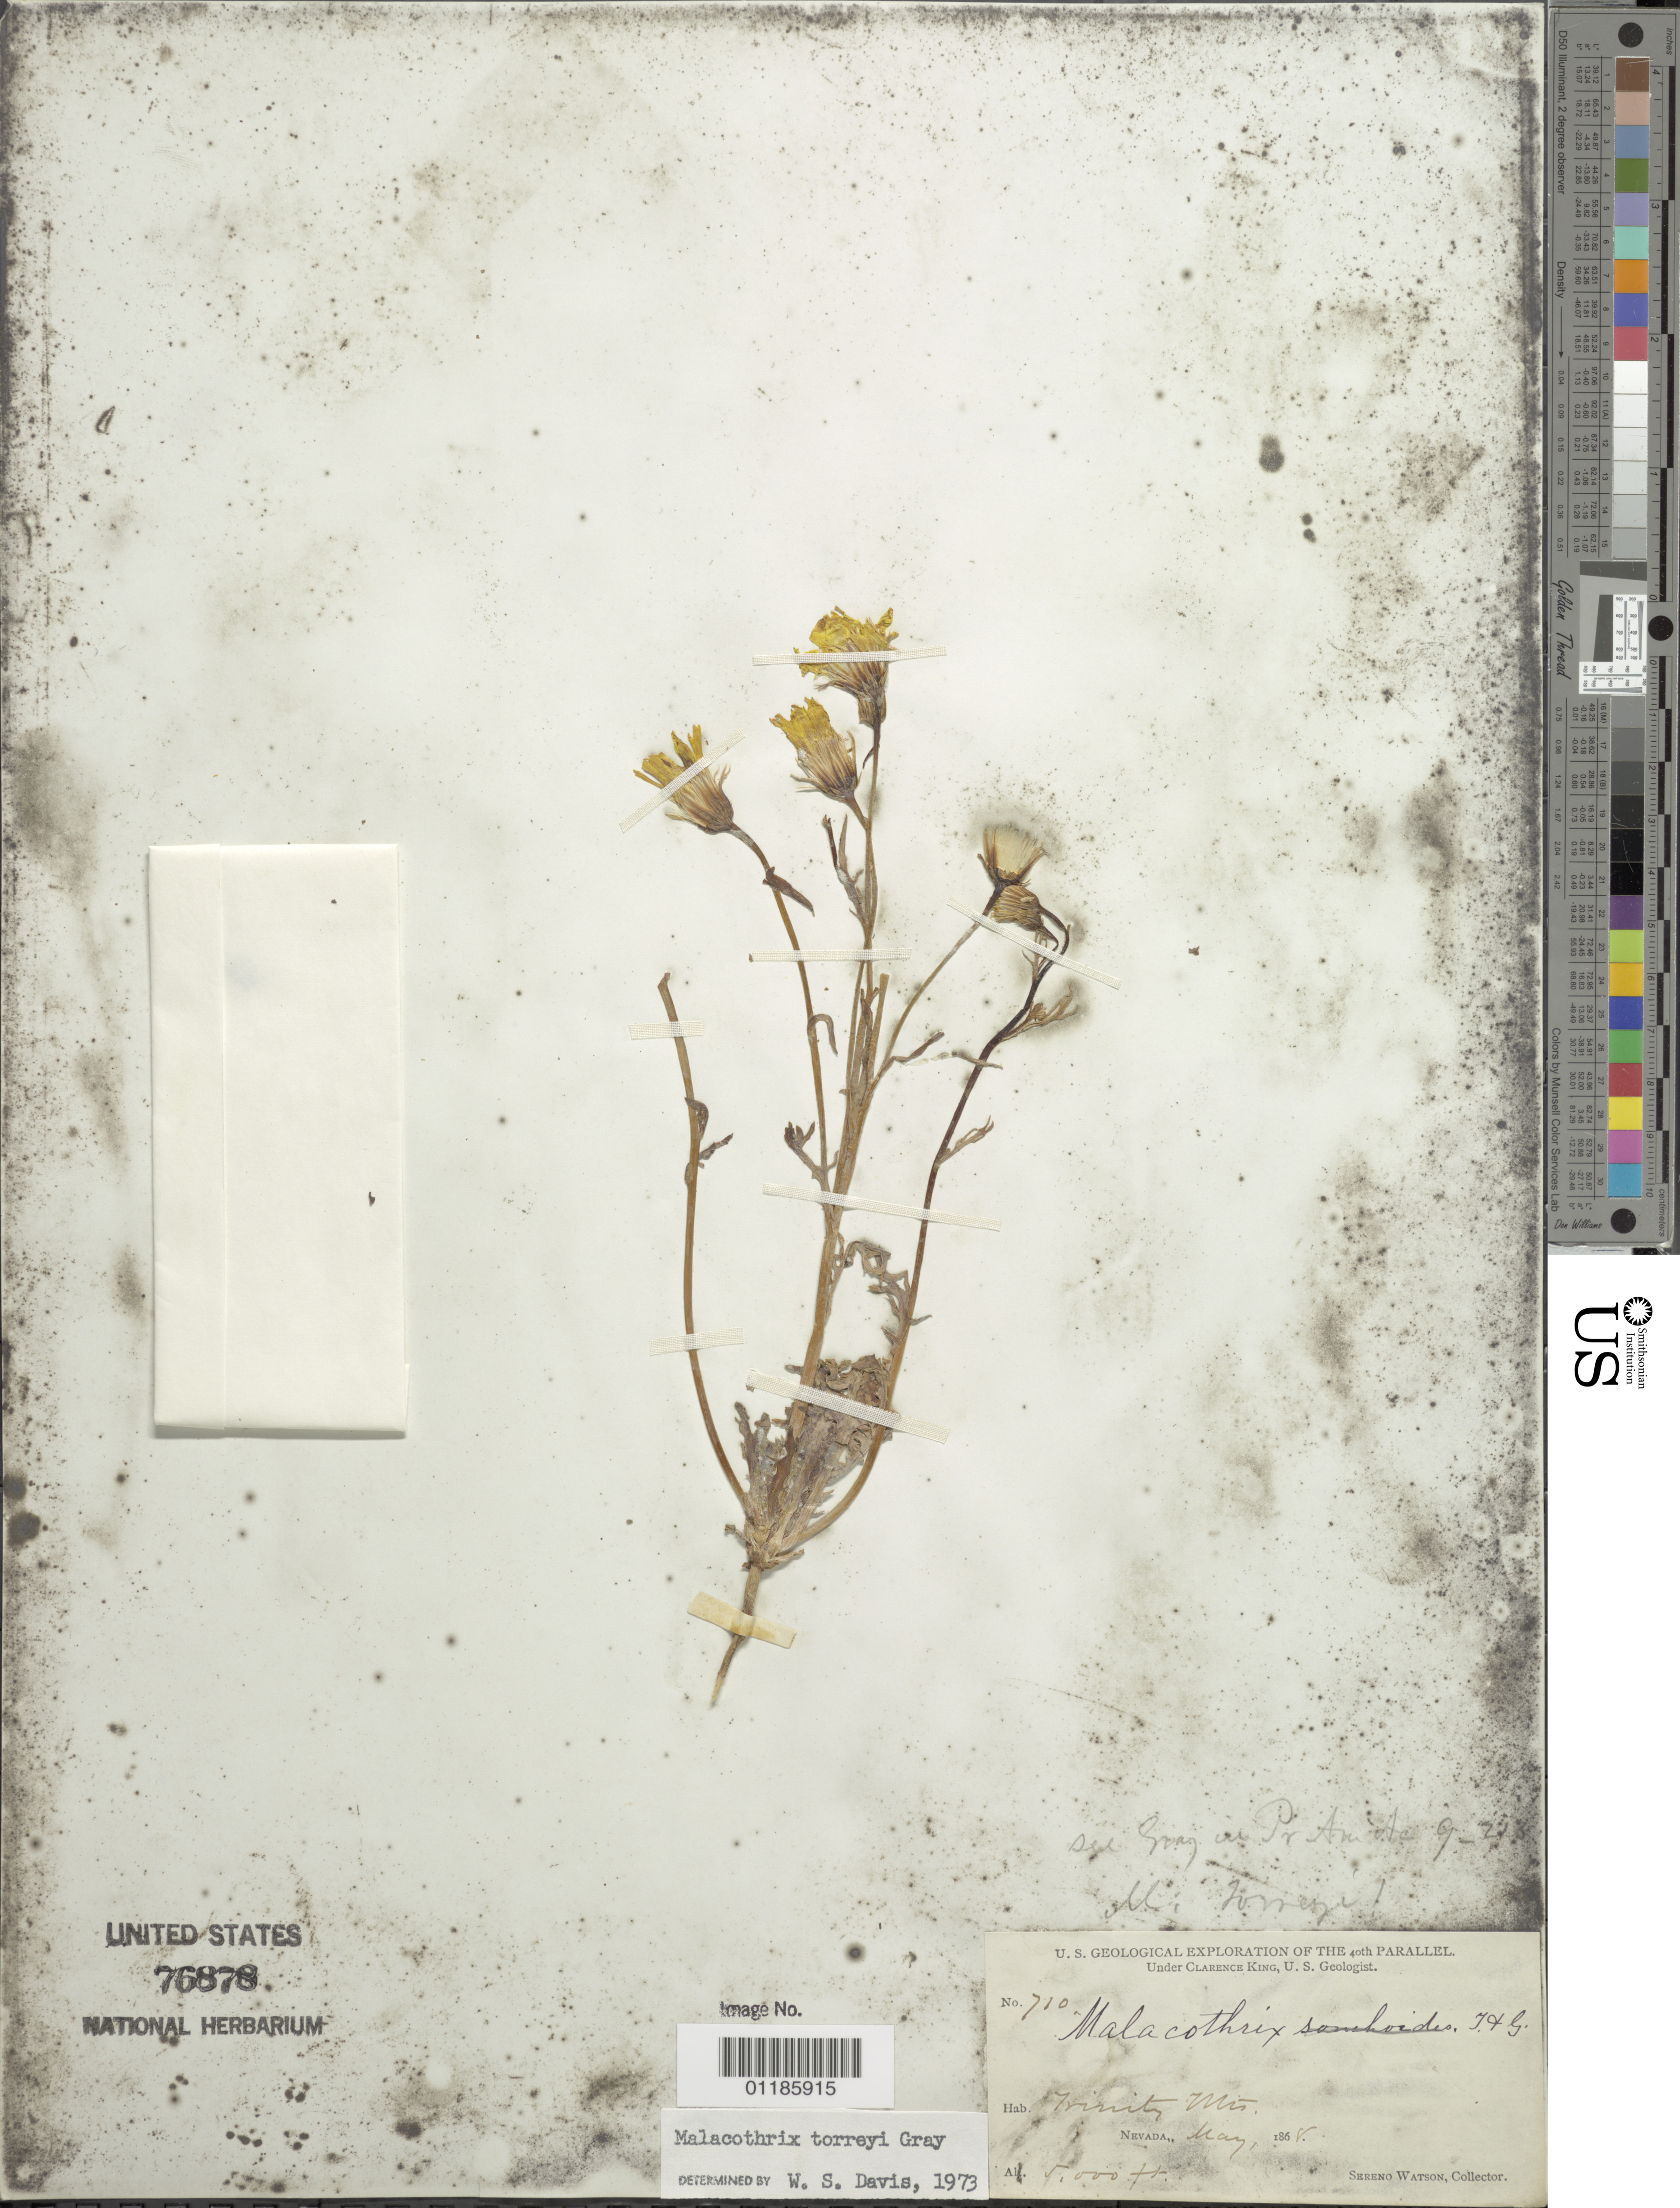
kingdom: Plantae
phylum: Tracheophyta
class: Magnoliopsida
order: Asterales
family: Asteraceae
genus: Malacothrix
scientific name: Malacothrix torreyi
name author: A. Gray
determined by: Davis, W. S.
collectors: S. Watson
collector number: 710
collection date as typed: May 1868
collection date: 1868-05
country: United States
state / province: Nevada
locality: Trinity Mountains.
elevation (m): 1524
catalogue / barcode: US 76878